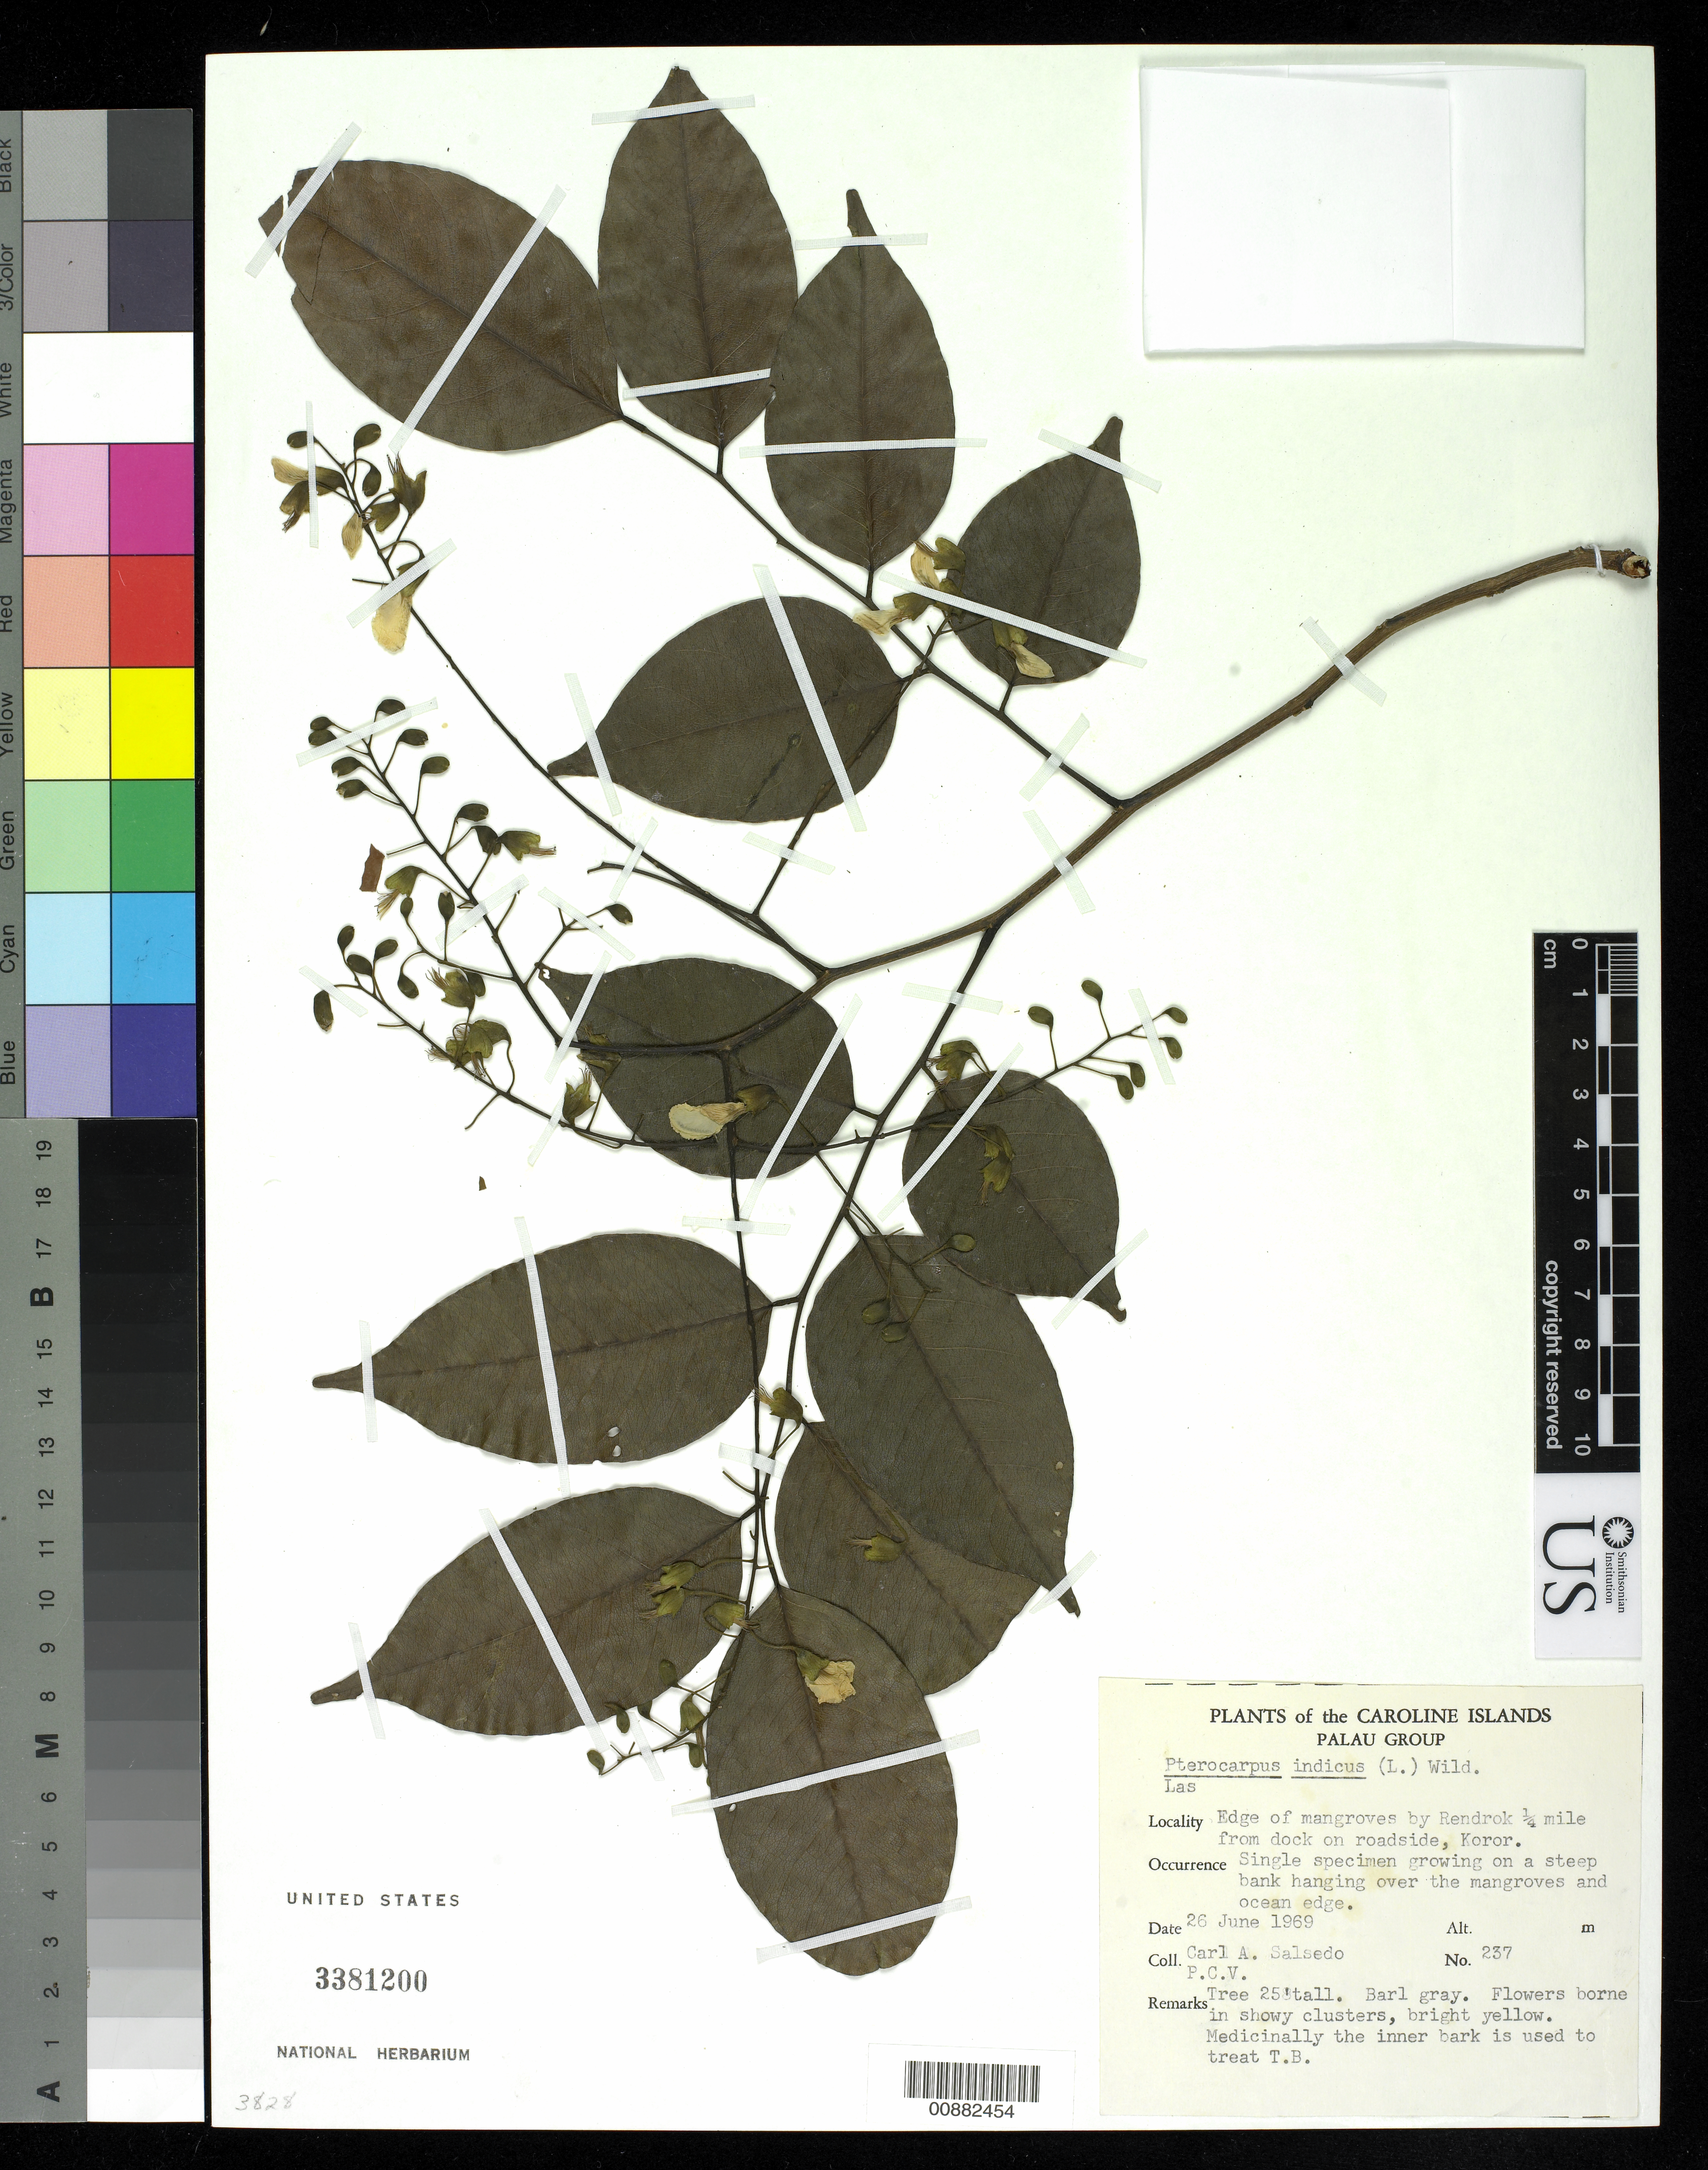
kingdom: Plantae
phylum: Tracheophyta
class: Magnoliopsida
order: Fabales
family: Fabaceae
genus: Pterocarpus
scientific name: Pterocarpus indicus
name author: Willd.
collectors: C.A. Salsedo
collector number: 237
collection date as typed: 26 Jun 1969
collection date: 1969-06-26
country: Palau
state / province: Koror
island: Oreor (Koror)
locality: Edge of mangroves by Rendrok 1/4 mile from dock on roadside, Koror.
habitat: Single speciman growing on a steep bank hanging over the mangroves and ocean edge.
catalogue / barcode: US 3381200